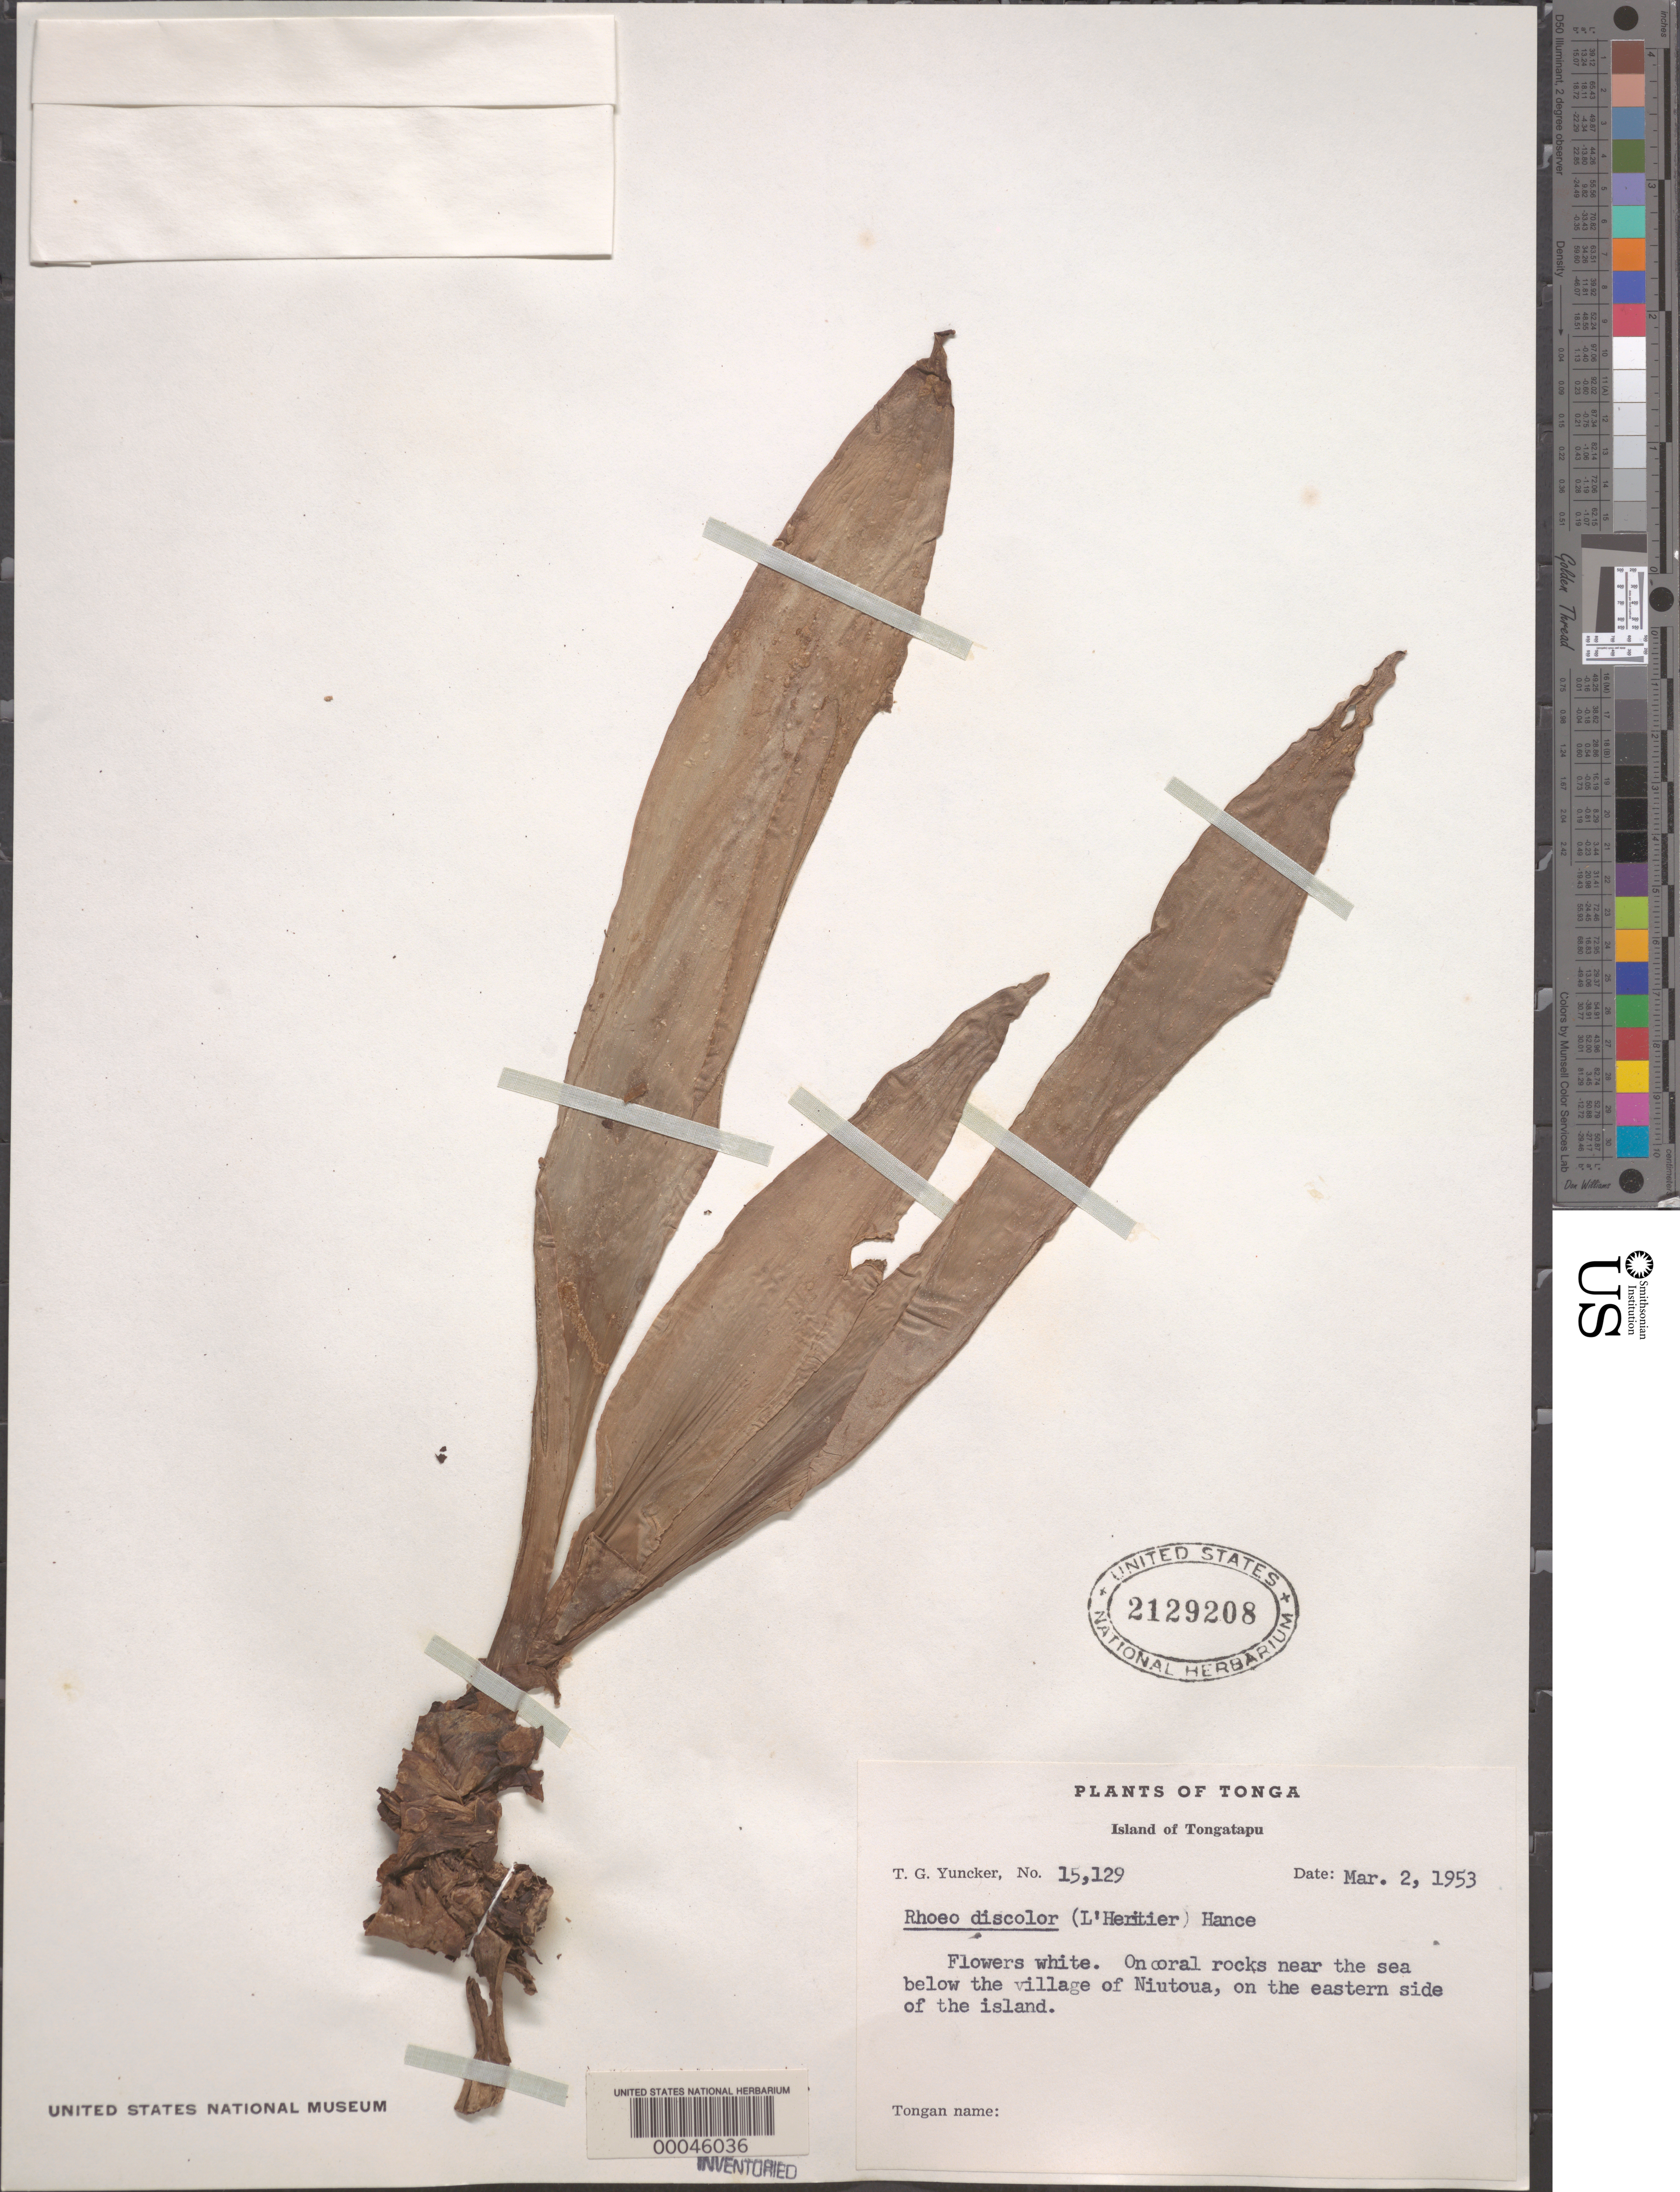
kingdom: Plantae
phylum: Tracheophyta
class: Liliopsida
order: Commelinales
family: Commelinaceae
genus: Tradescantia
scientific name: Tradescantia spathacea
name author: Sw.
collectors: T. G. Yuncker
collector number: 15129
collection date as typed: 02 Mar 1953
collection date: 1953-03-02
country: Tonga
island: Tongatapu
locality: Below niutoua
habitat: Coral rocks near sea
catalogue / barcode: US 2129208